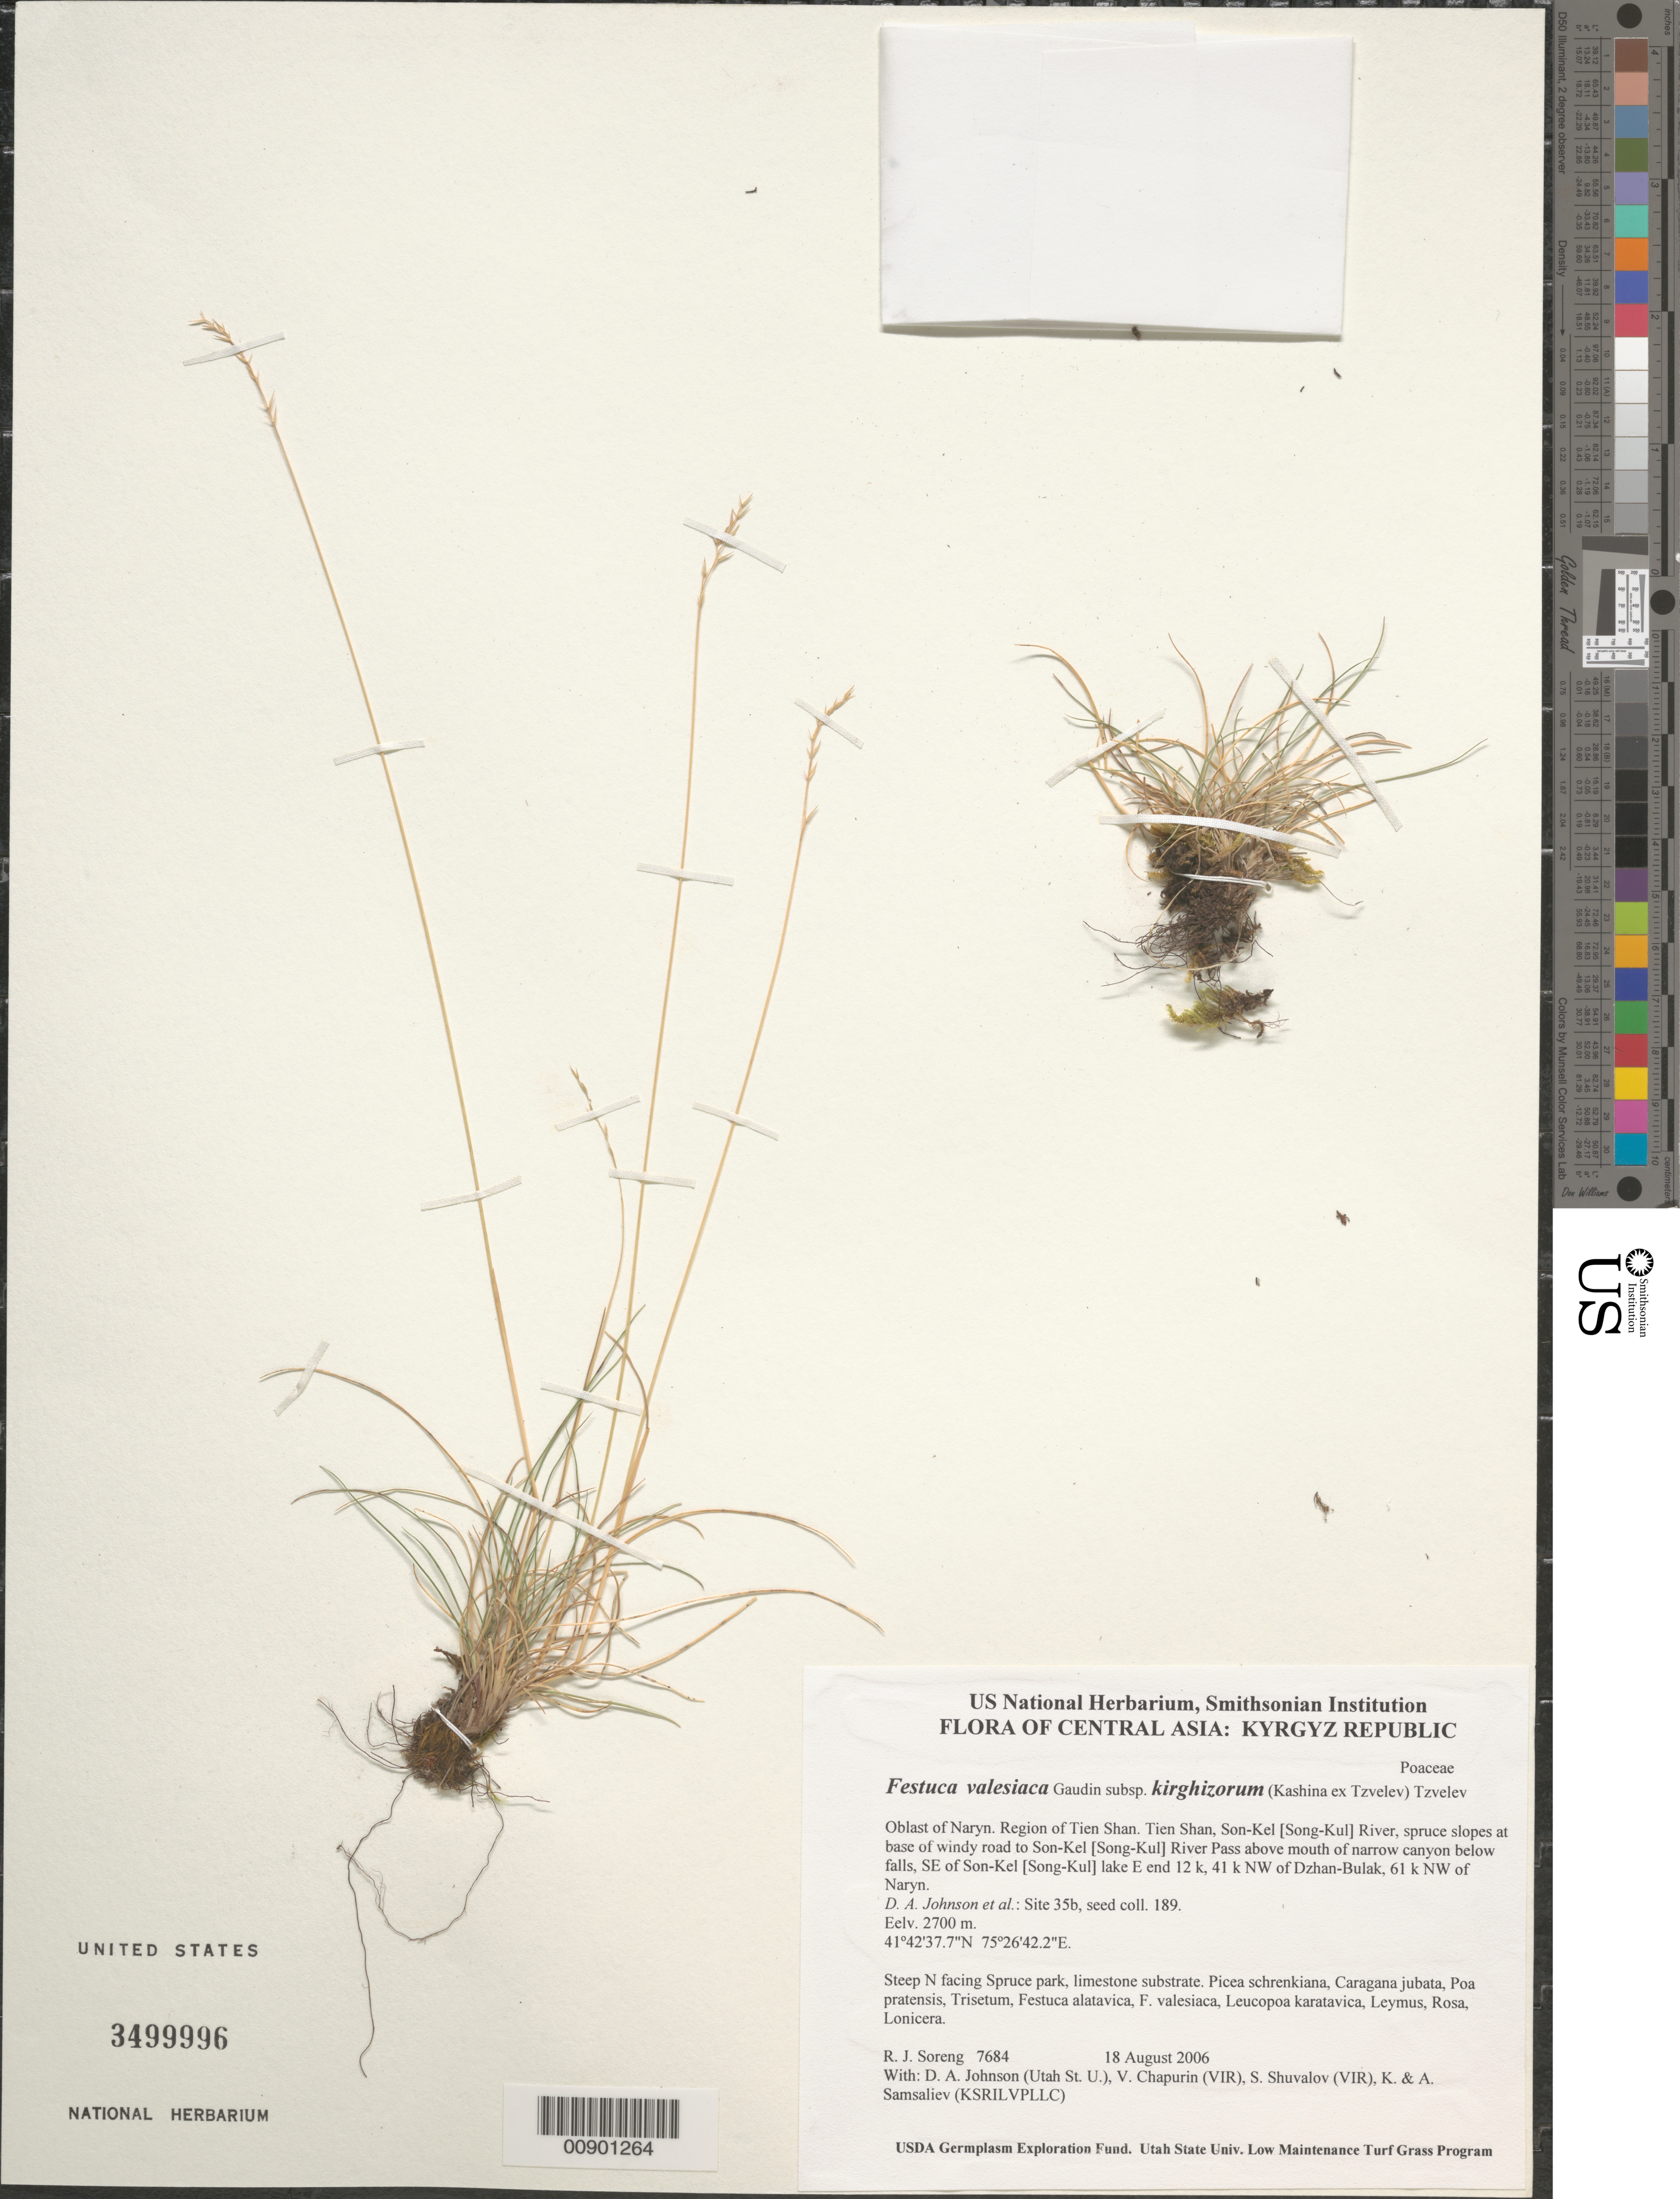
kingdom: Plantae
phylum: Tracheophyta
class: Liliopsida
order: Poales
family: Poaceae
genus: Festuca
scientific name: Festuca valesiaca subsp. kirghizorum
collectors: R. J. Soreng, D. Johnson, S. Shuvalov, V. Chapurin, K. Samsaliev & A. Samsaliev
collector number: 7684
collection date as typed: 18 Aug 2006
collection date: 2006-08-18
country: Kyrgyzstan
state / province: Naryn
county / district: Tien Shan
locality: Tien Shan, Son-Kel River, spruce slopes at base of windy road to Son-Kel River Pass above mouth of narrow canyon below falls, SE of Son-Kel lake E end 12 k, 41 km NW of Dzhan-Bulak, 61 km NW of Naryn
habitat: Steep N facing Spruce park, limestone substrate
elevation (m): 2700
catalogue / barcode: US 3499996